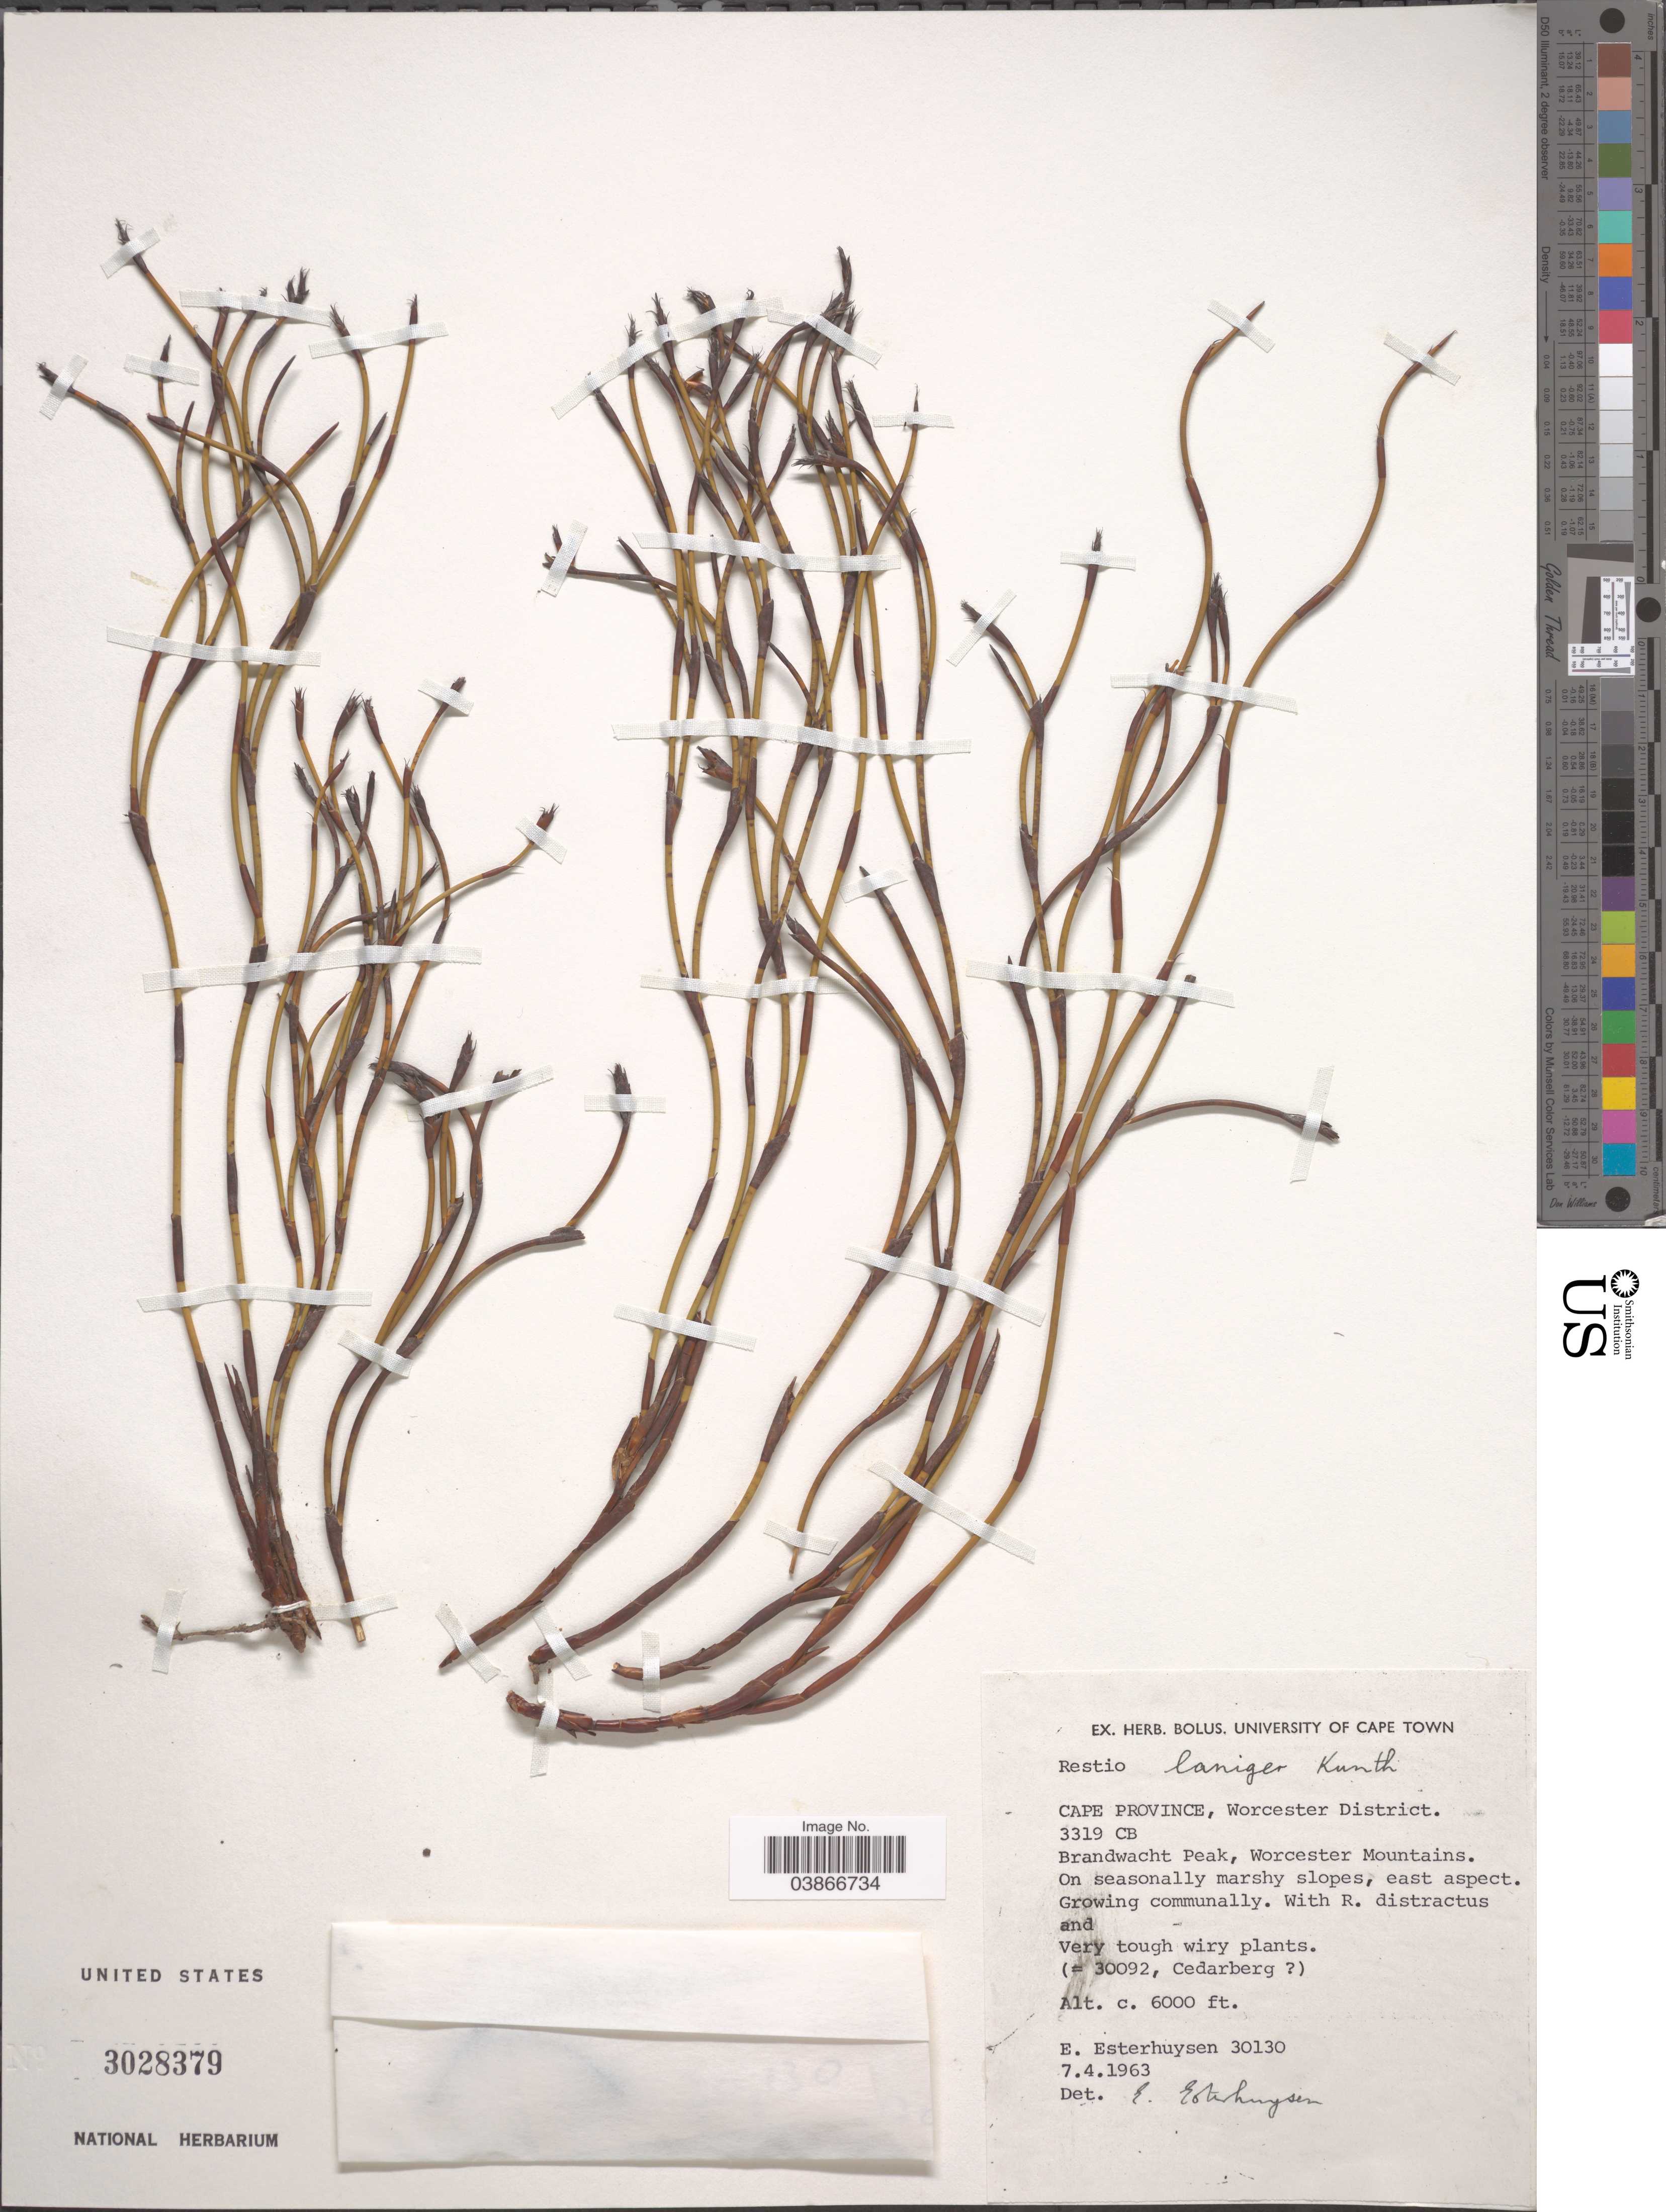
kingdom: Plantae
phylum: Tracheophyta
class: Liliopsida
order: Poales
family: Restionaceae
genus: Restio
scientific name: Restio laniger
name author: Kunth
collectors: E. E. Esterhuysen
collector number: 30130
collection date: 1963-04-07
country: South Africa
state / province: Western Cape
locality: Worcester District. 3319 CB. Brandwacht Peak, Worcester Mountains. On seasonally marshy slopes, east aspect.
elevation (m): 1829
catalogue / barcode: US 3028379